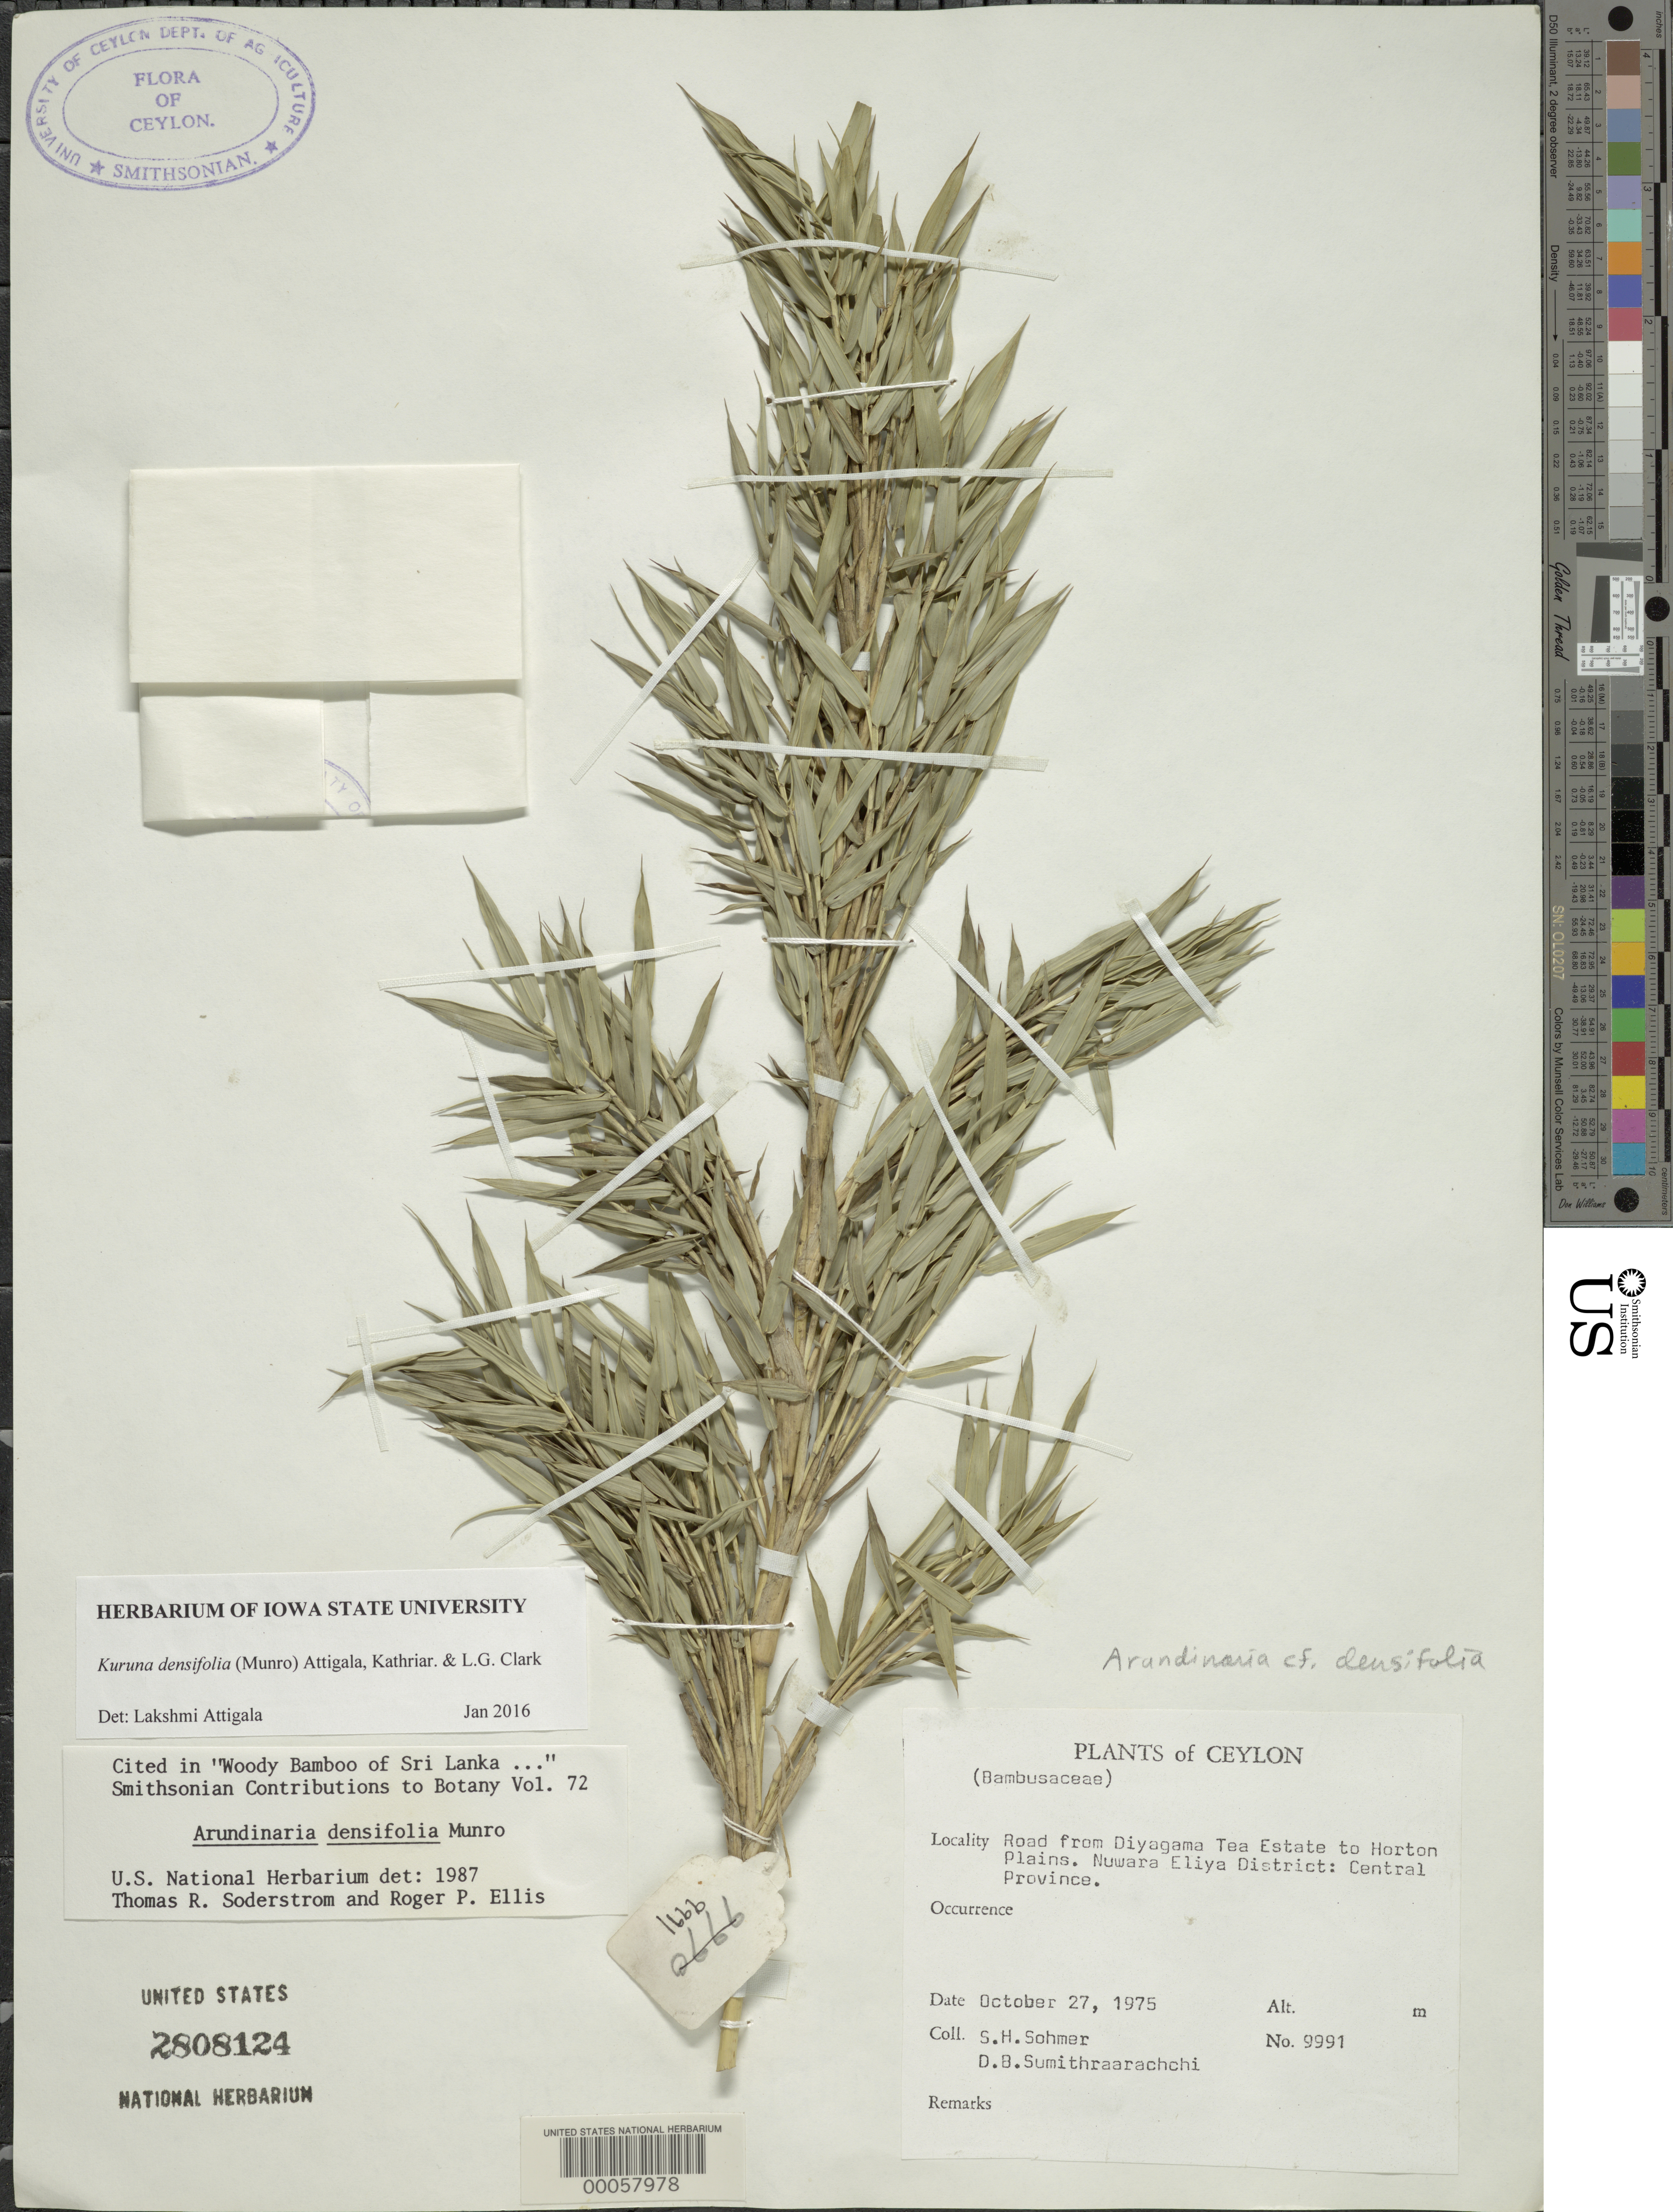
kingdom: Plantae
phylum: Tracheophyta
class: Liliopsida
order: Poales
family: Poaceae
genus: Kuruna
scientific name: Kuruna densifolia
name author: (Munro) Attigala et al.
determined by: Attigala, L.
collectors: S. H. Sohmer & D. B. Sumithraarachchi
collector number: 9991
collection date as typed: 27 Oct 1975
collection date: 1975-10-27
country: Sri Lanka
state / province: Central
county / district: Nuwara Eliya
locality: Road from diyagama tea estate to horton plains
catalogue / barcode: US 2808124